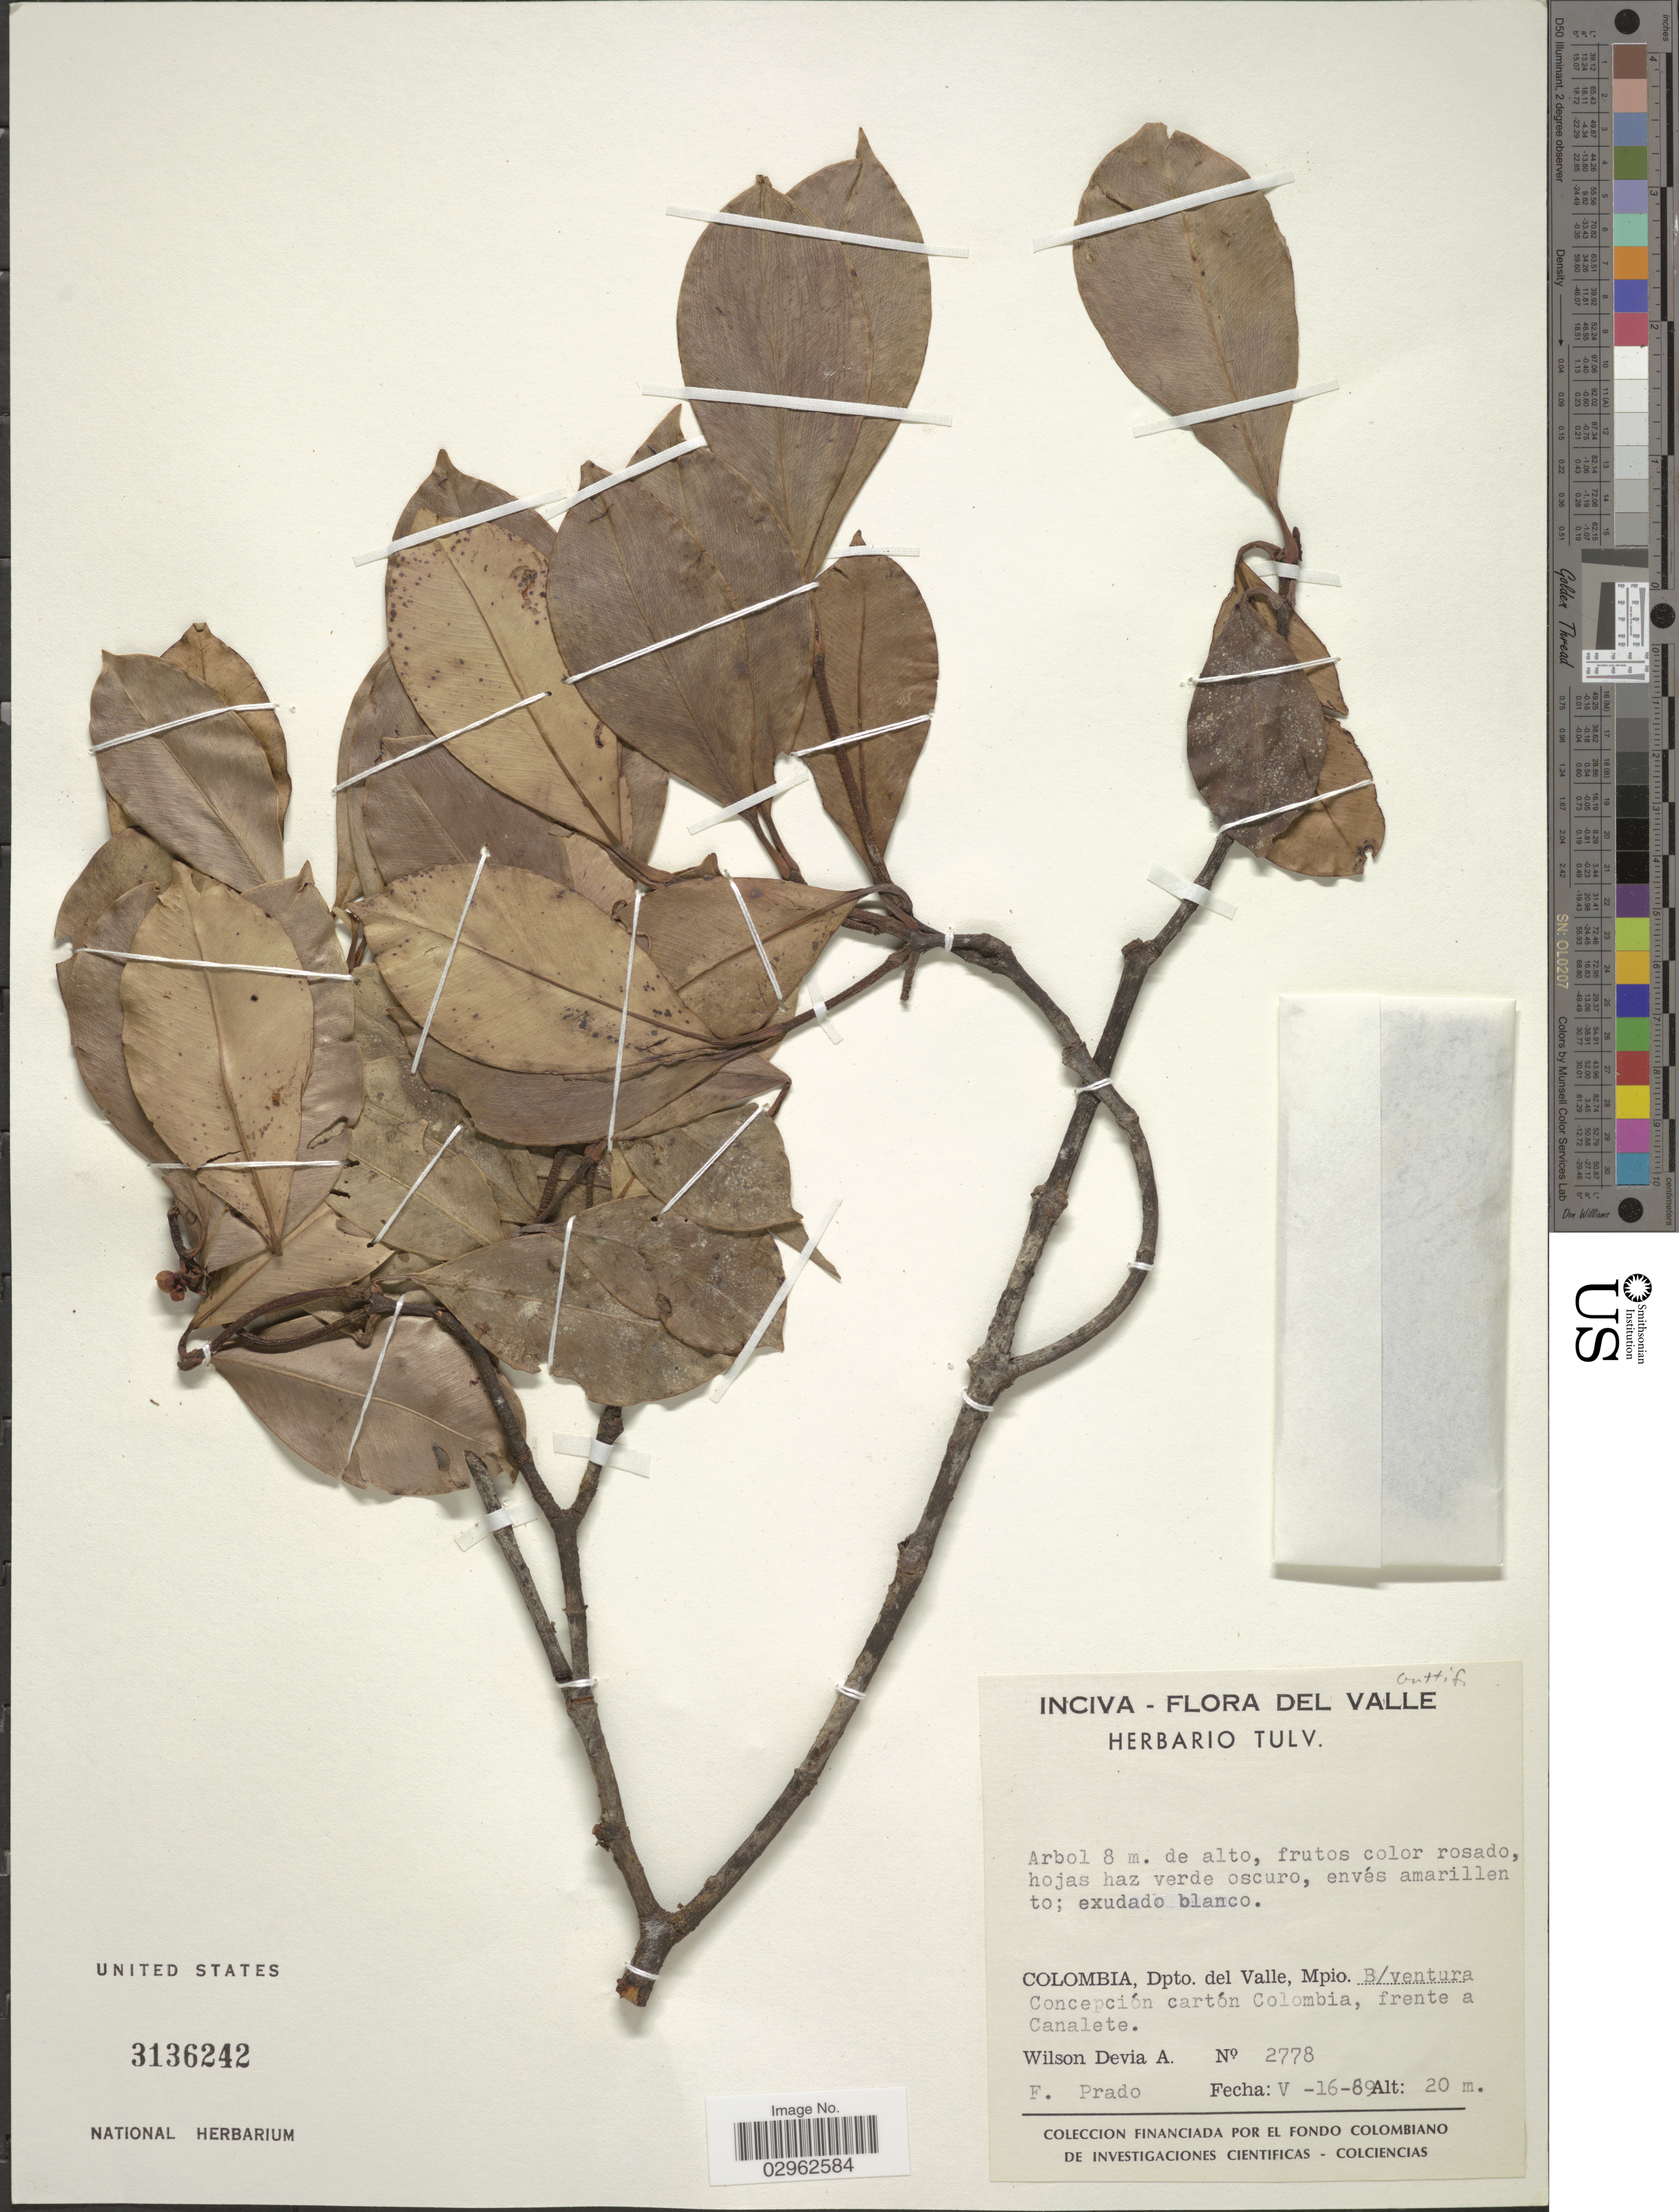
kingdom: Plantae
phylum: Tracheophyta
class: Magnoliopsida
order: Malpighiales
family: Clusiaceae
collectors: W. Devia A. & F. Prado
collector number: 2778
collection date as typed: Transcribed d/m/y: 16/5/89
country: Colombia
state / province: Valle del Cauca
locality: Dpto. del Valle, Mpio. B/ventura, Concepción cartón Colombia, frente a Canalete. Del Valle.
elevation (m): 20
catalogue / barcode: US 3136242